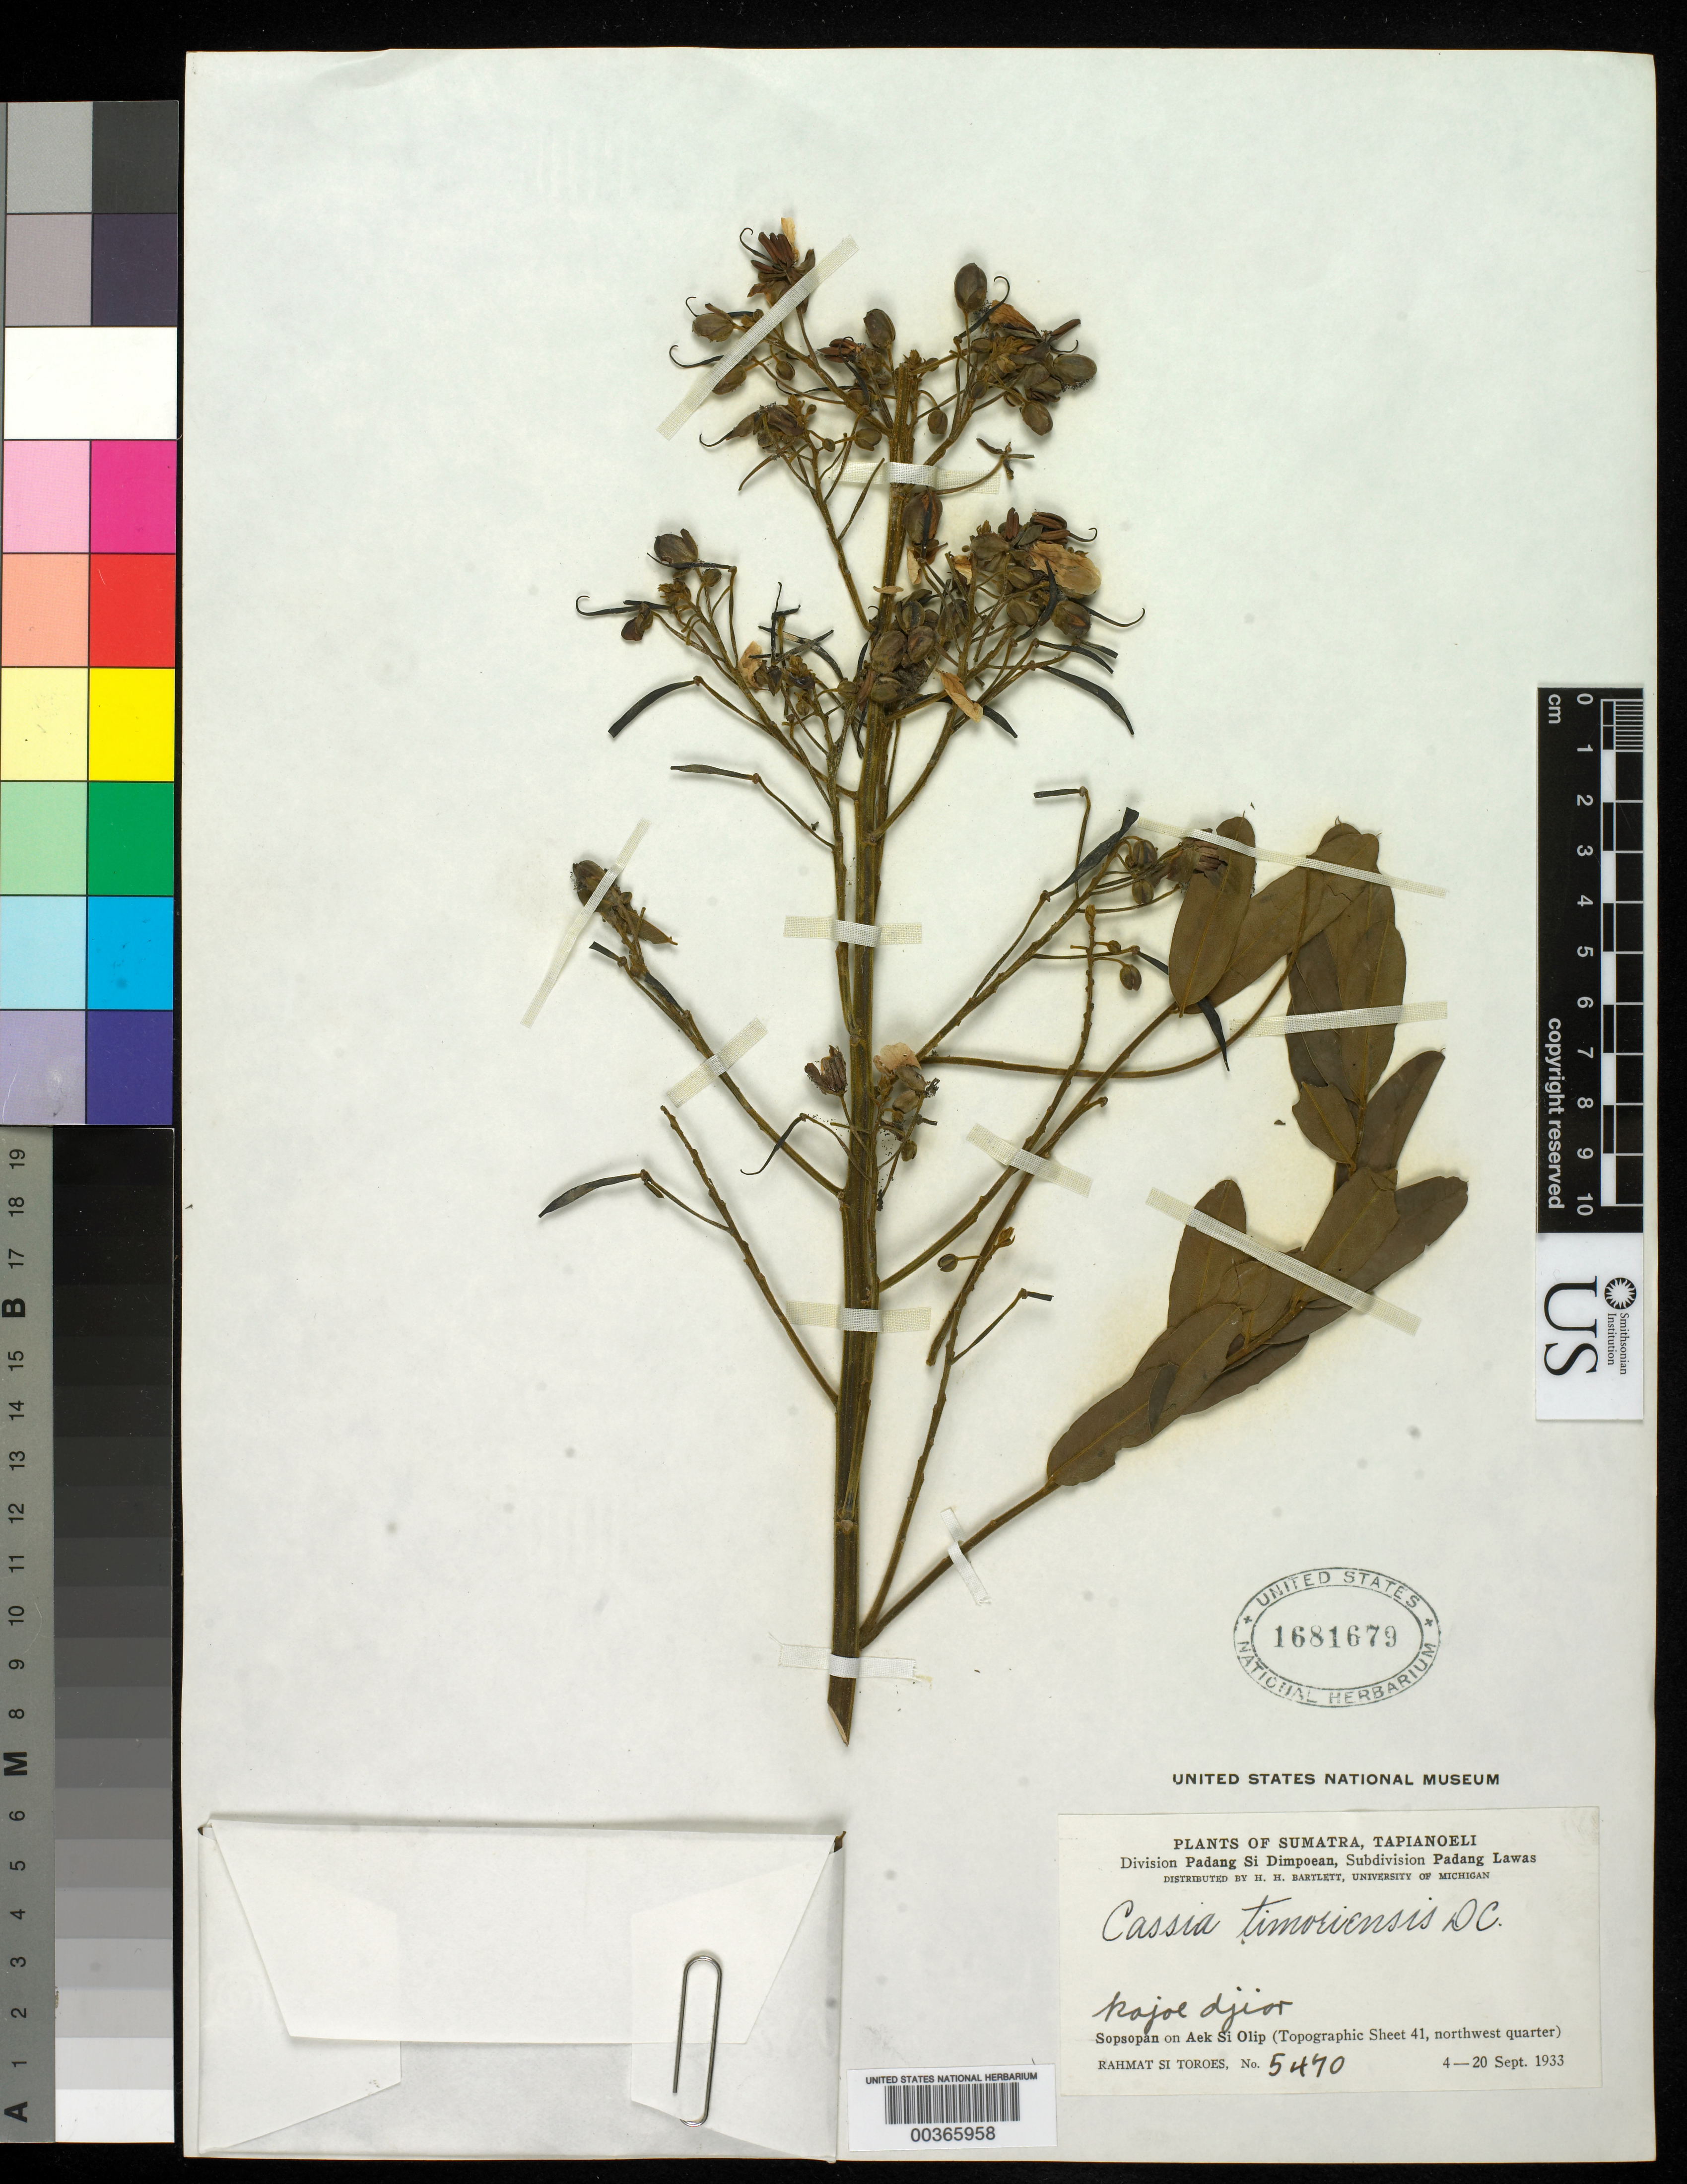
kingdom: Plantae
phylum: Tracheophyta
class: Magnoliopsida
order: Fabales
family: Fabaceae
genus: Senna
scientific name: Senna timorensis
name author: (DC.) H.S. Irwin & Barneby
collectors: Rahmat Si Boeea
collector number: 5470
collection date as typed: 04 Sep 1933 to 20 Sep 1933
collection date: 1933-09-04/1933-09-20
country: Indonesia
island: Sumatra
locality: Sopsopan on aek si olip; padang si dimpoean div.; pandang lawas subdiv.; tapianoeli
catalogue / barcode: US 1681679